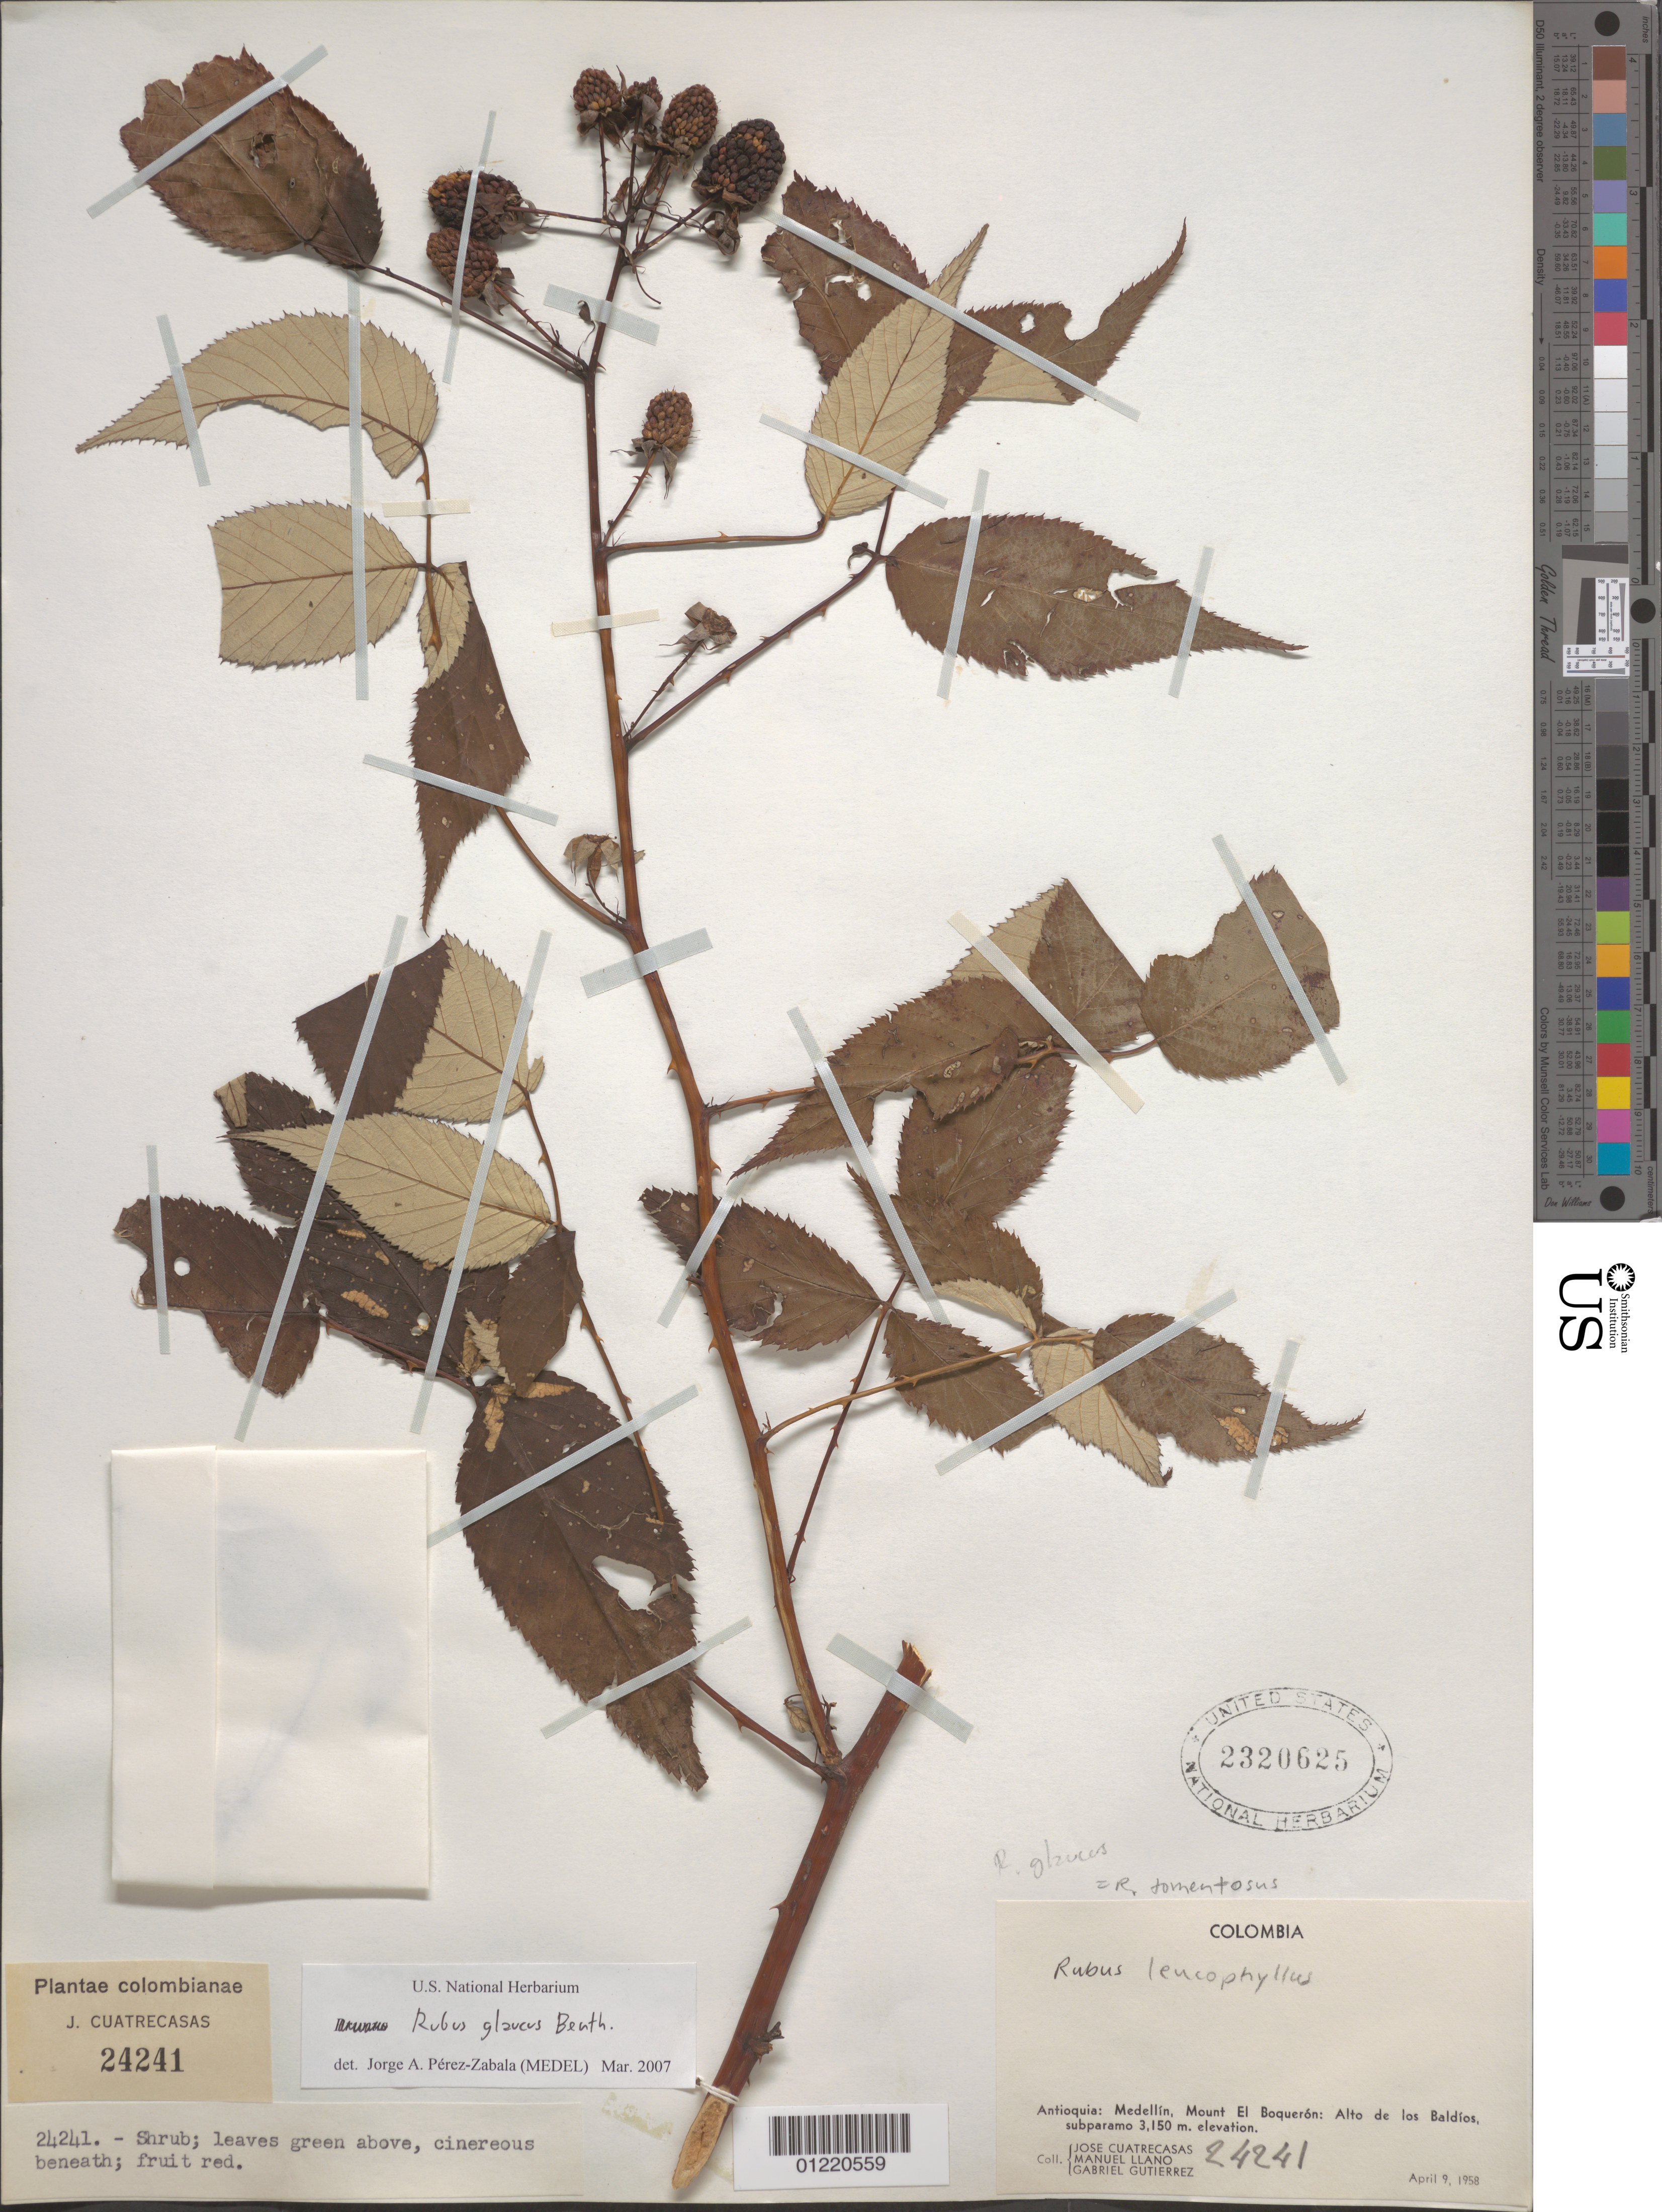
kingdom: Plantae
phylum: Tracheophyta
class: Magnoliopsida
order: Rosales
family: Rosaceae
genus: Rubus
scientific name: Rubus glaucus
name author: Benth.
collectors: J. Cuatrecasas, M. Llano & G. Gutierrez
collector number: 24241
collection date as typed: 9 Apr 1958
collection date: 1958-04-09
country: Colombia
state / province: Antioquiá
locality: Medellín, Mount El Boquerón, Alto de los Baldíos, subparamo.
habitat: subparamo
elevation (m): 3150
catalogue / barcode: US 2320625